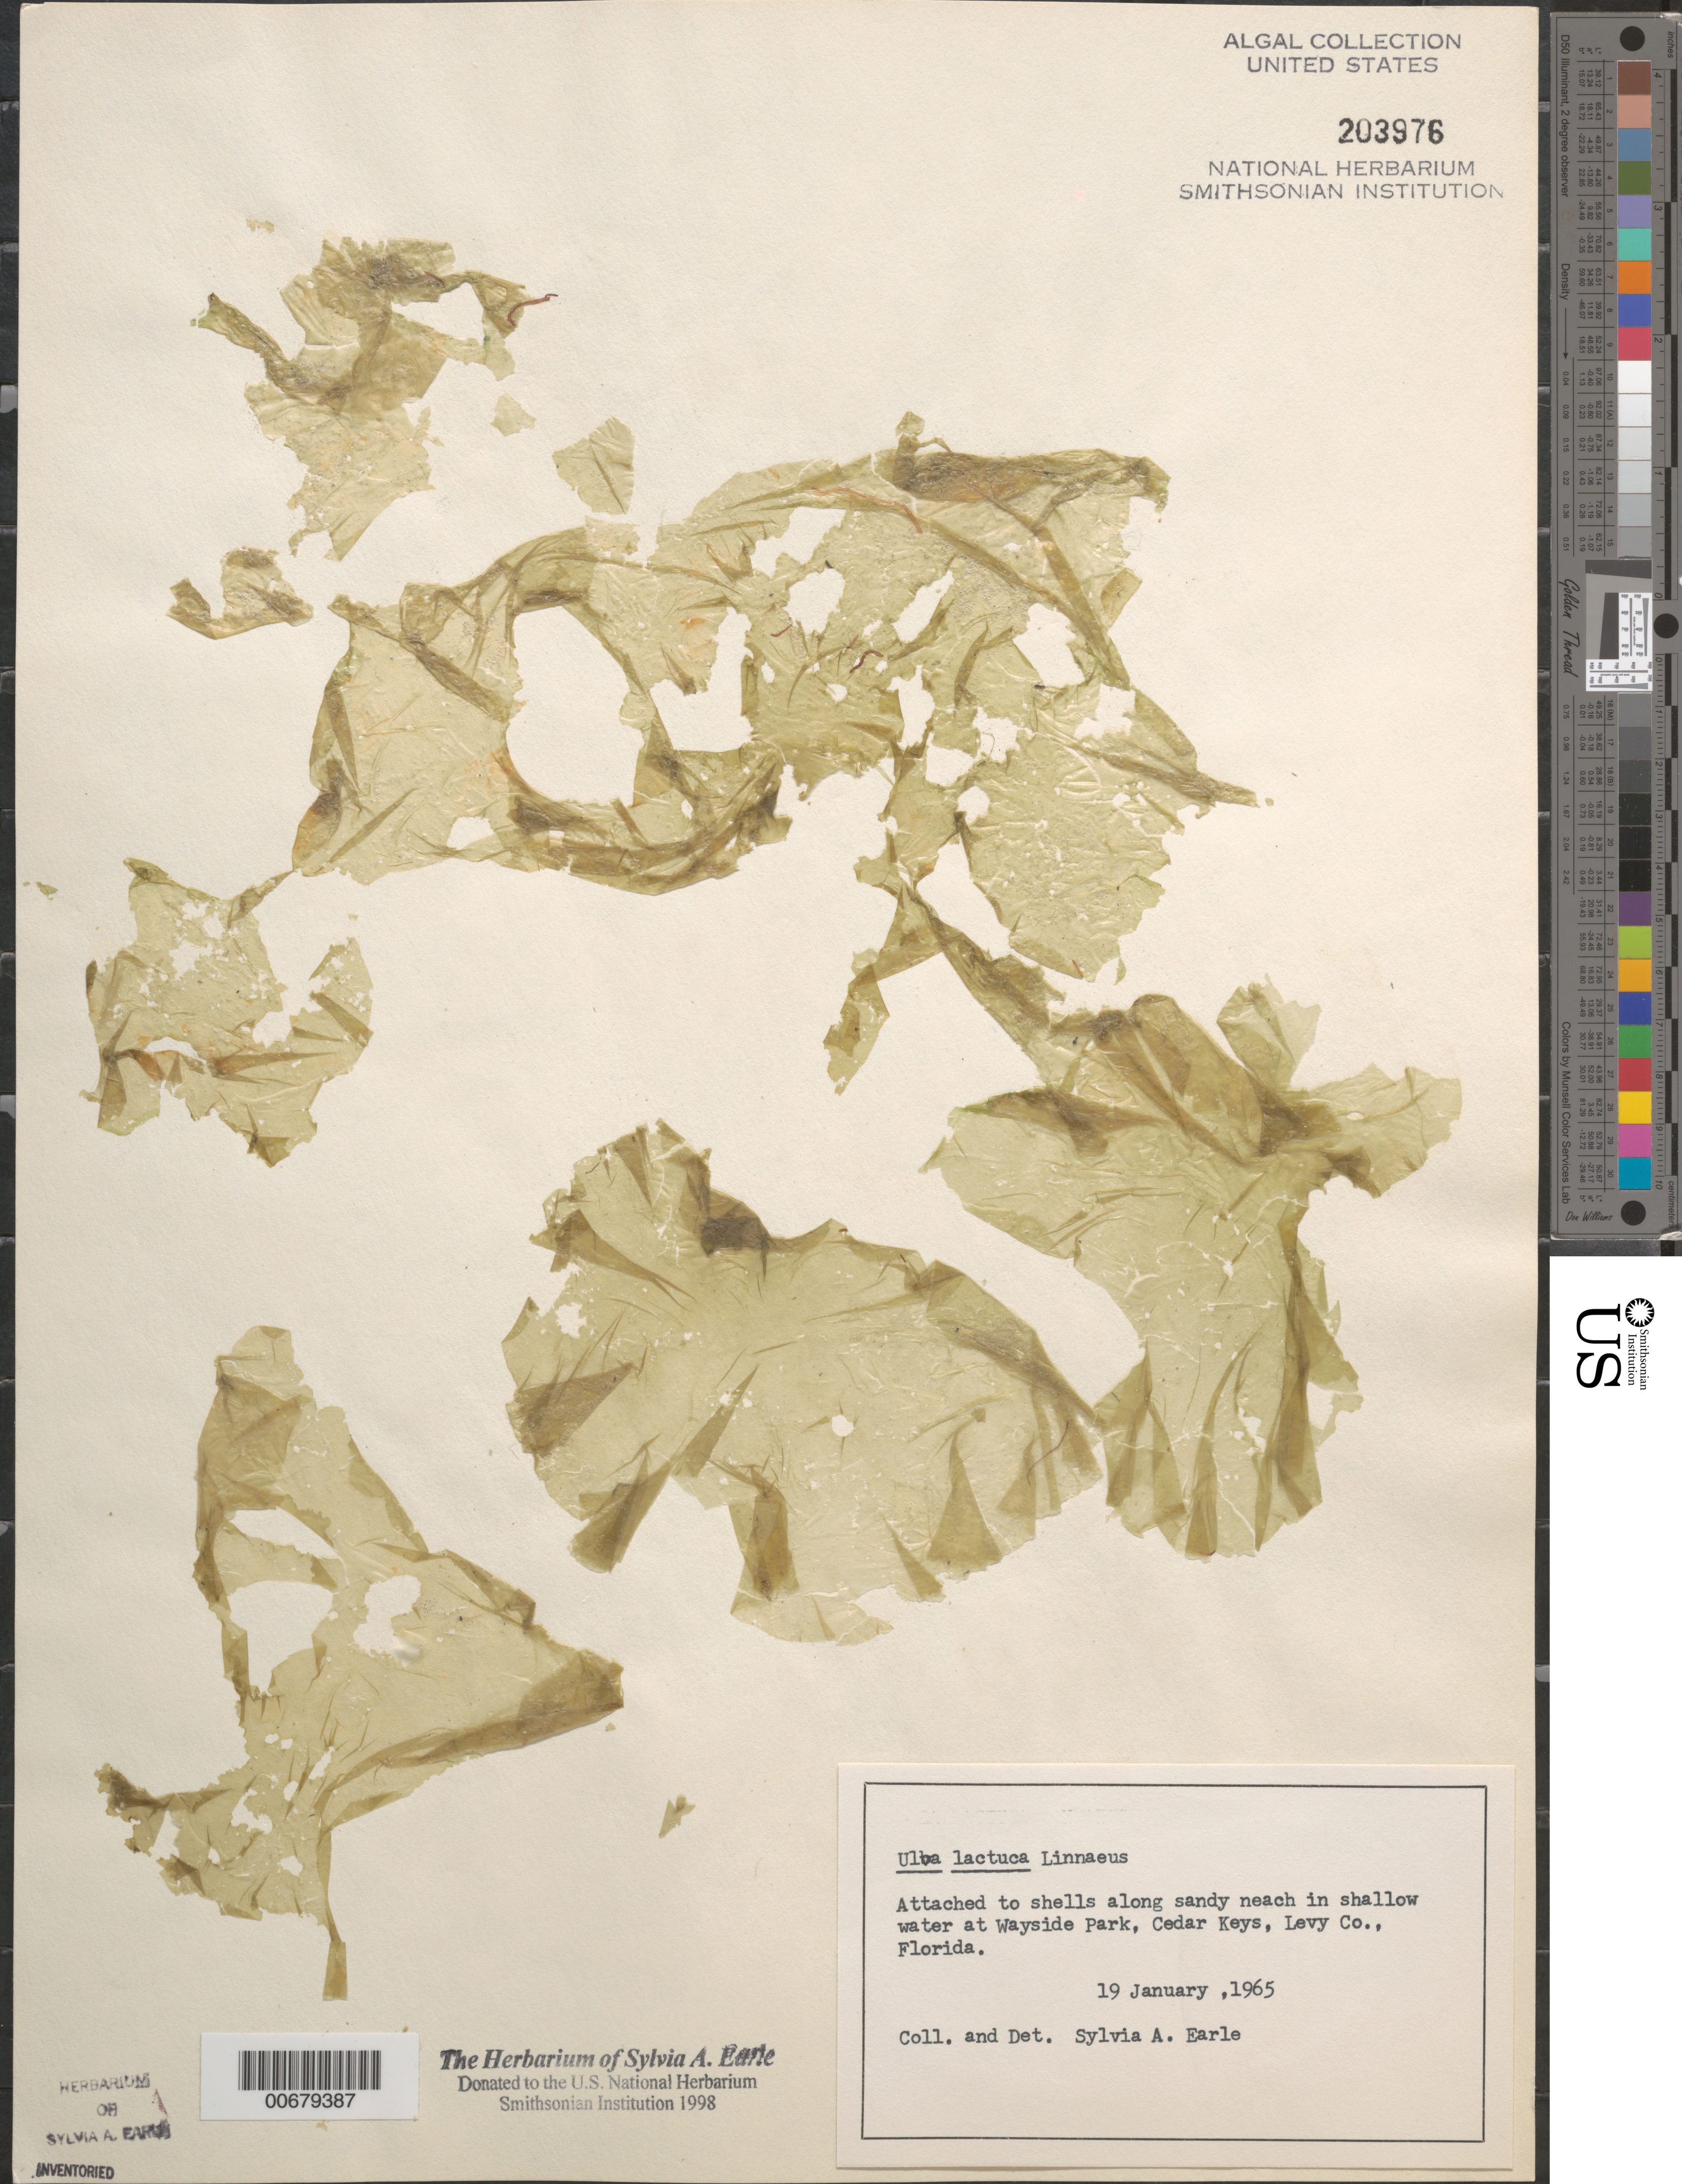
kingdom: Plantae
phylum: Chlorophyta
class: Ulvophyceae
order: Ulvales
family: Ulvaceae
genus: Ulva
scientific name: Ulva lactuca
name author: L.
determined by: Earle, S. A.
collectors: S. A. Earle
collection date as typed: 19 Jan 1965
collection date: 1965-01-19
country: United States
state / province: Florida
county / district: Levy County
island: Way Key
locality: Wayside Park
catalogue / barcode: US 203976